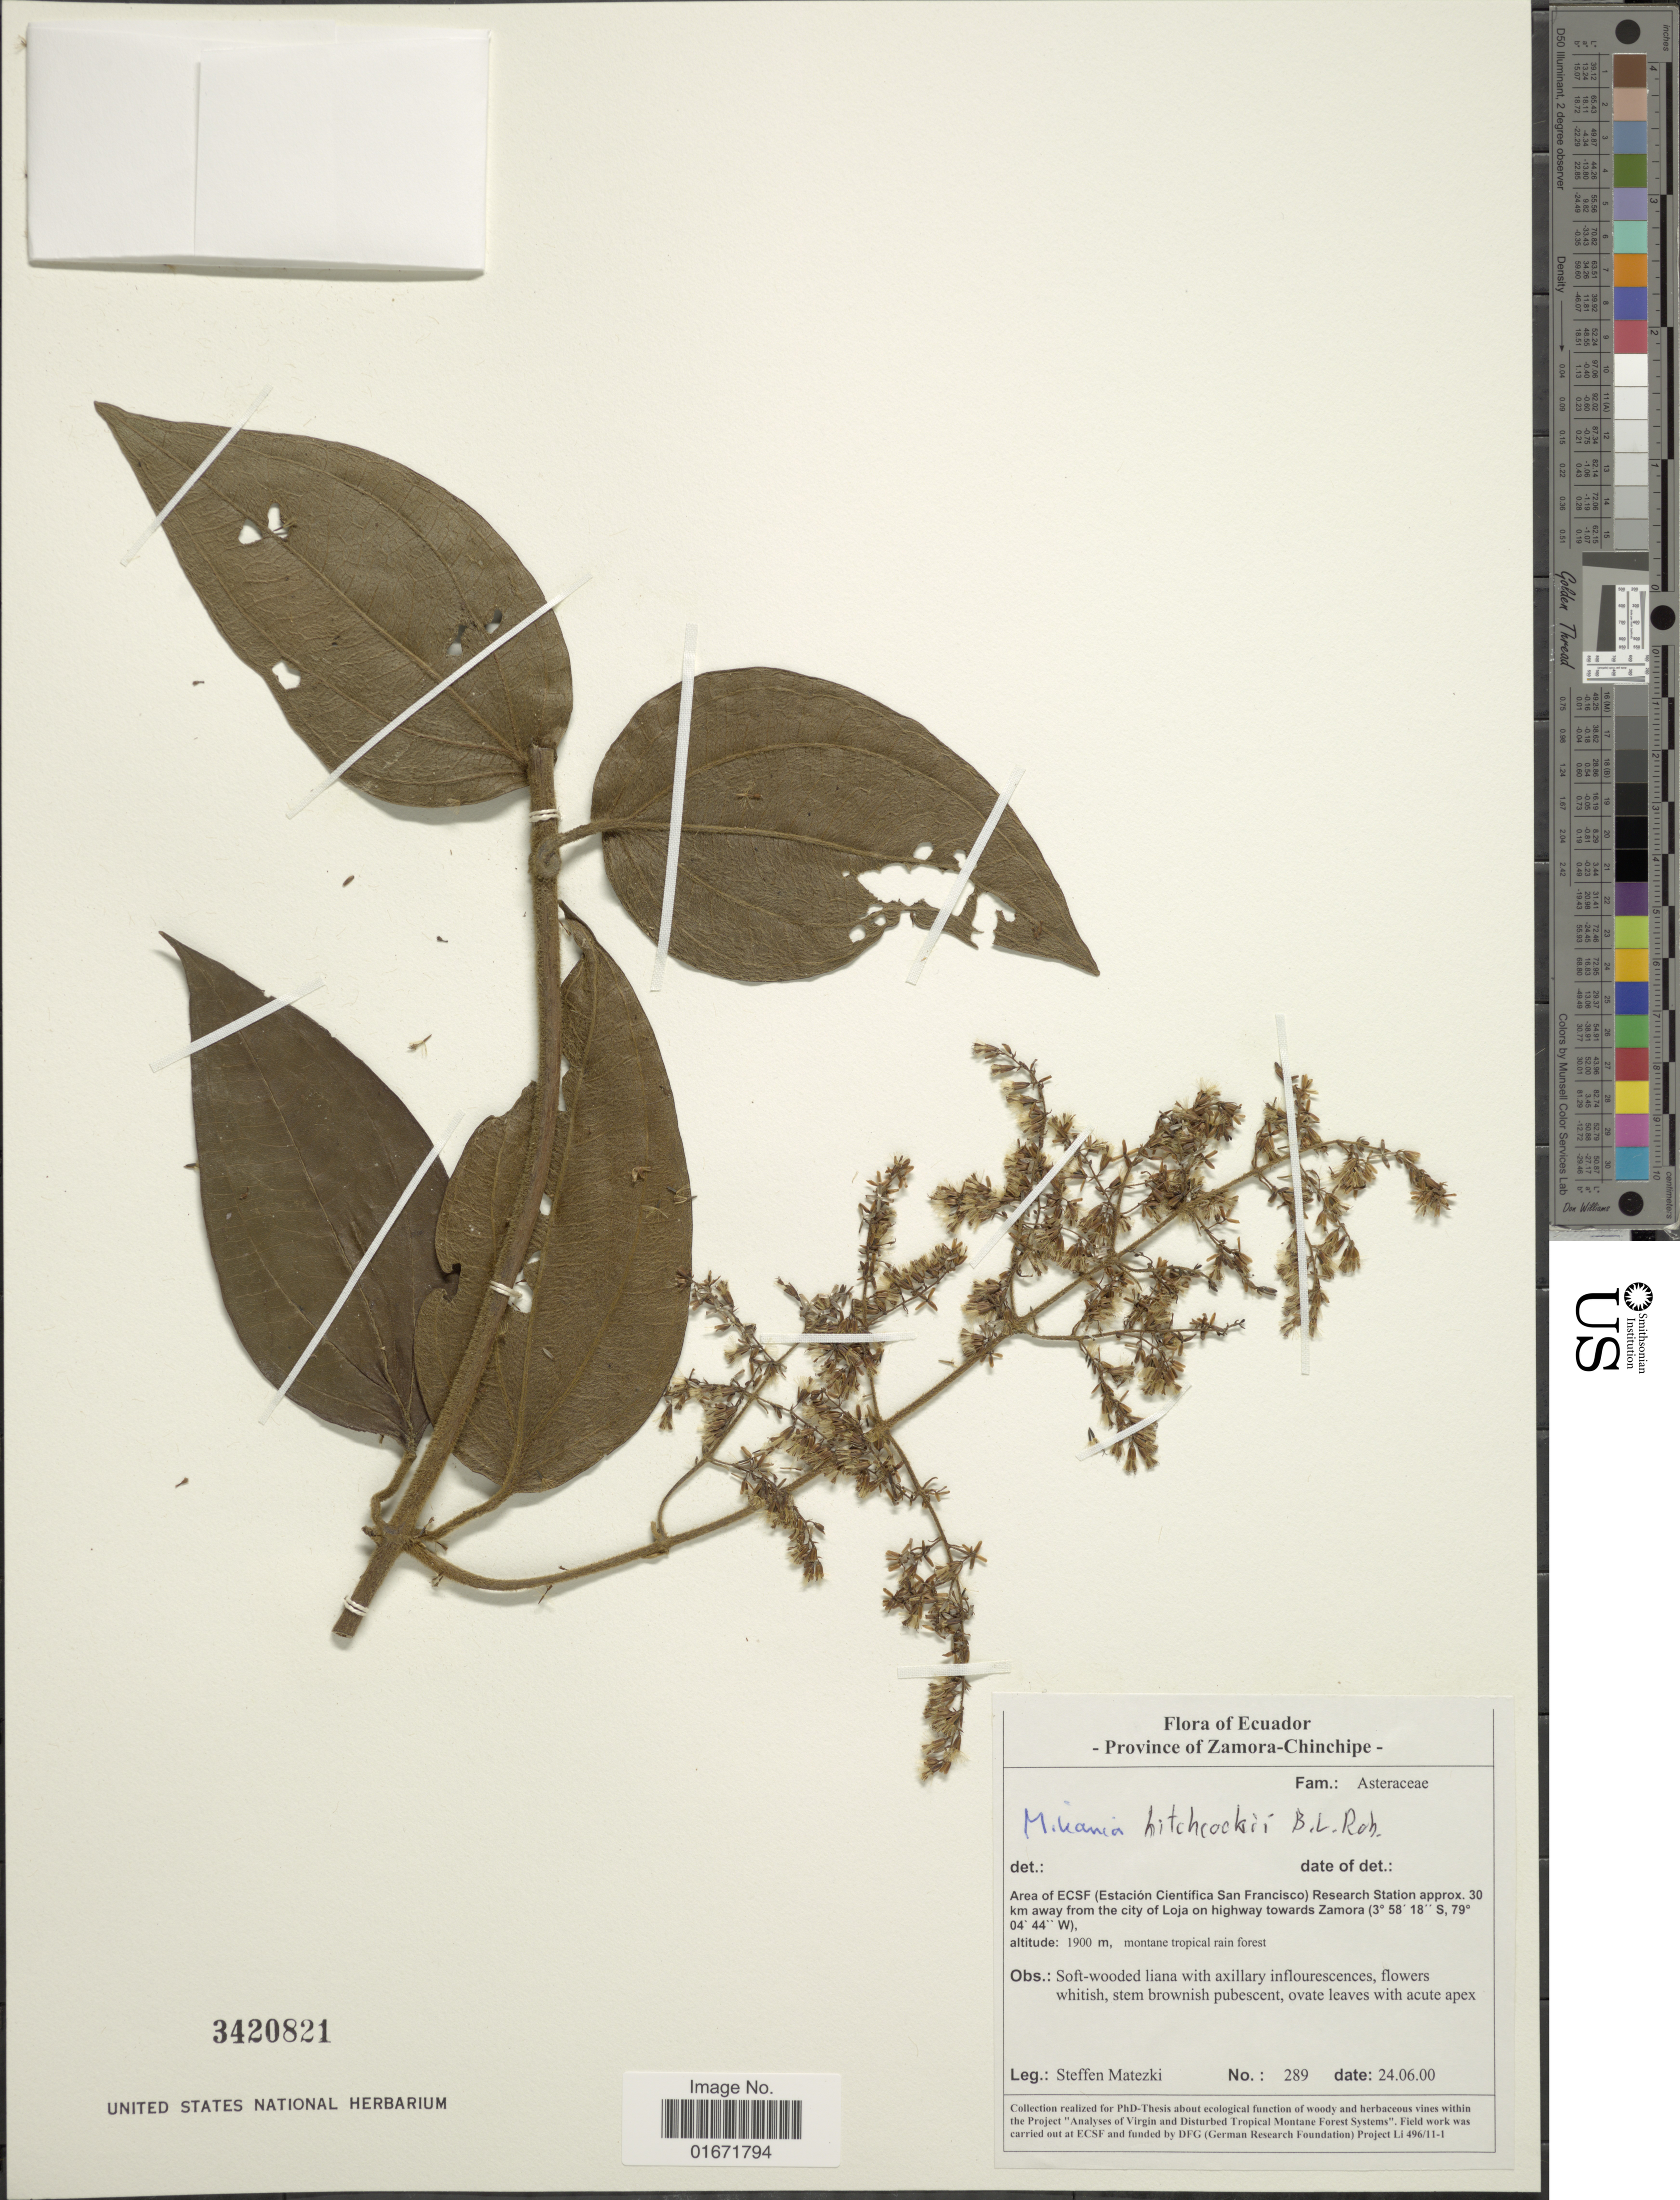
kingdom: Plantae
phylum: Tracheophyta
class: Magnoliopsida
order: Asterales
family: Asteraceae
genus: Mikania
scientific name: Mikania hitchcockii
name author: B.L. Rob.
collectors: S. Matezki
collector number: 289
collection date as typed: Transcribed d/m/y: 24/6/0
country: Ecuador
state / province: Zamora-Chinchipe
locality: Area of ECSF (Estación Cientifica San Francisco) Research Station approx. 30 km away from the city of Loja on highway towards Zamora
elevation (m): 1900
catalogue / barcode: US 3420821